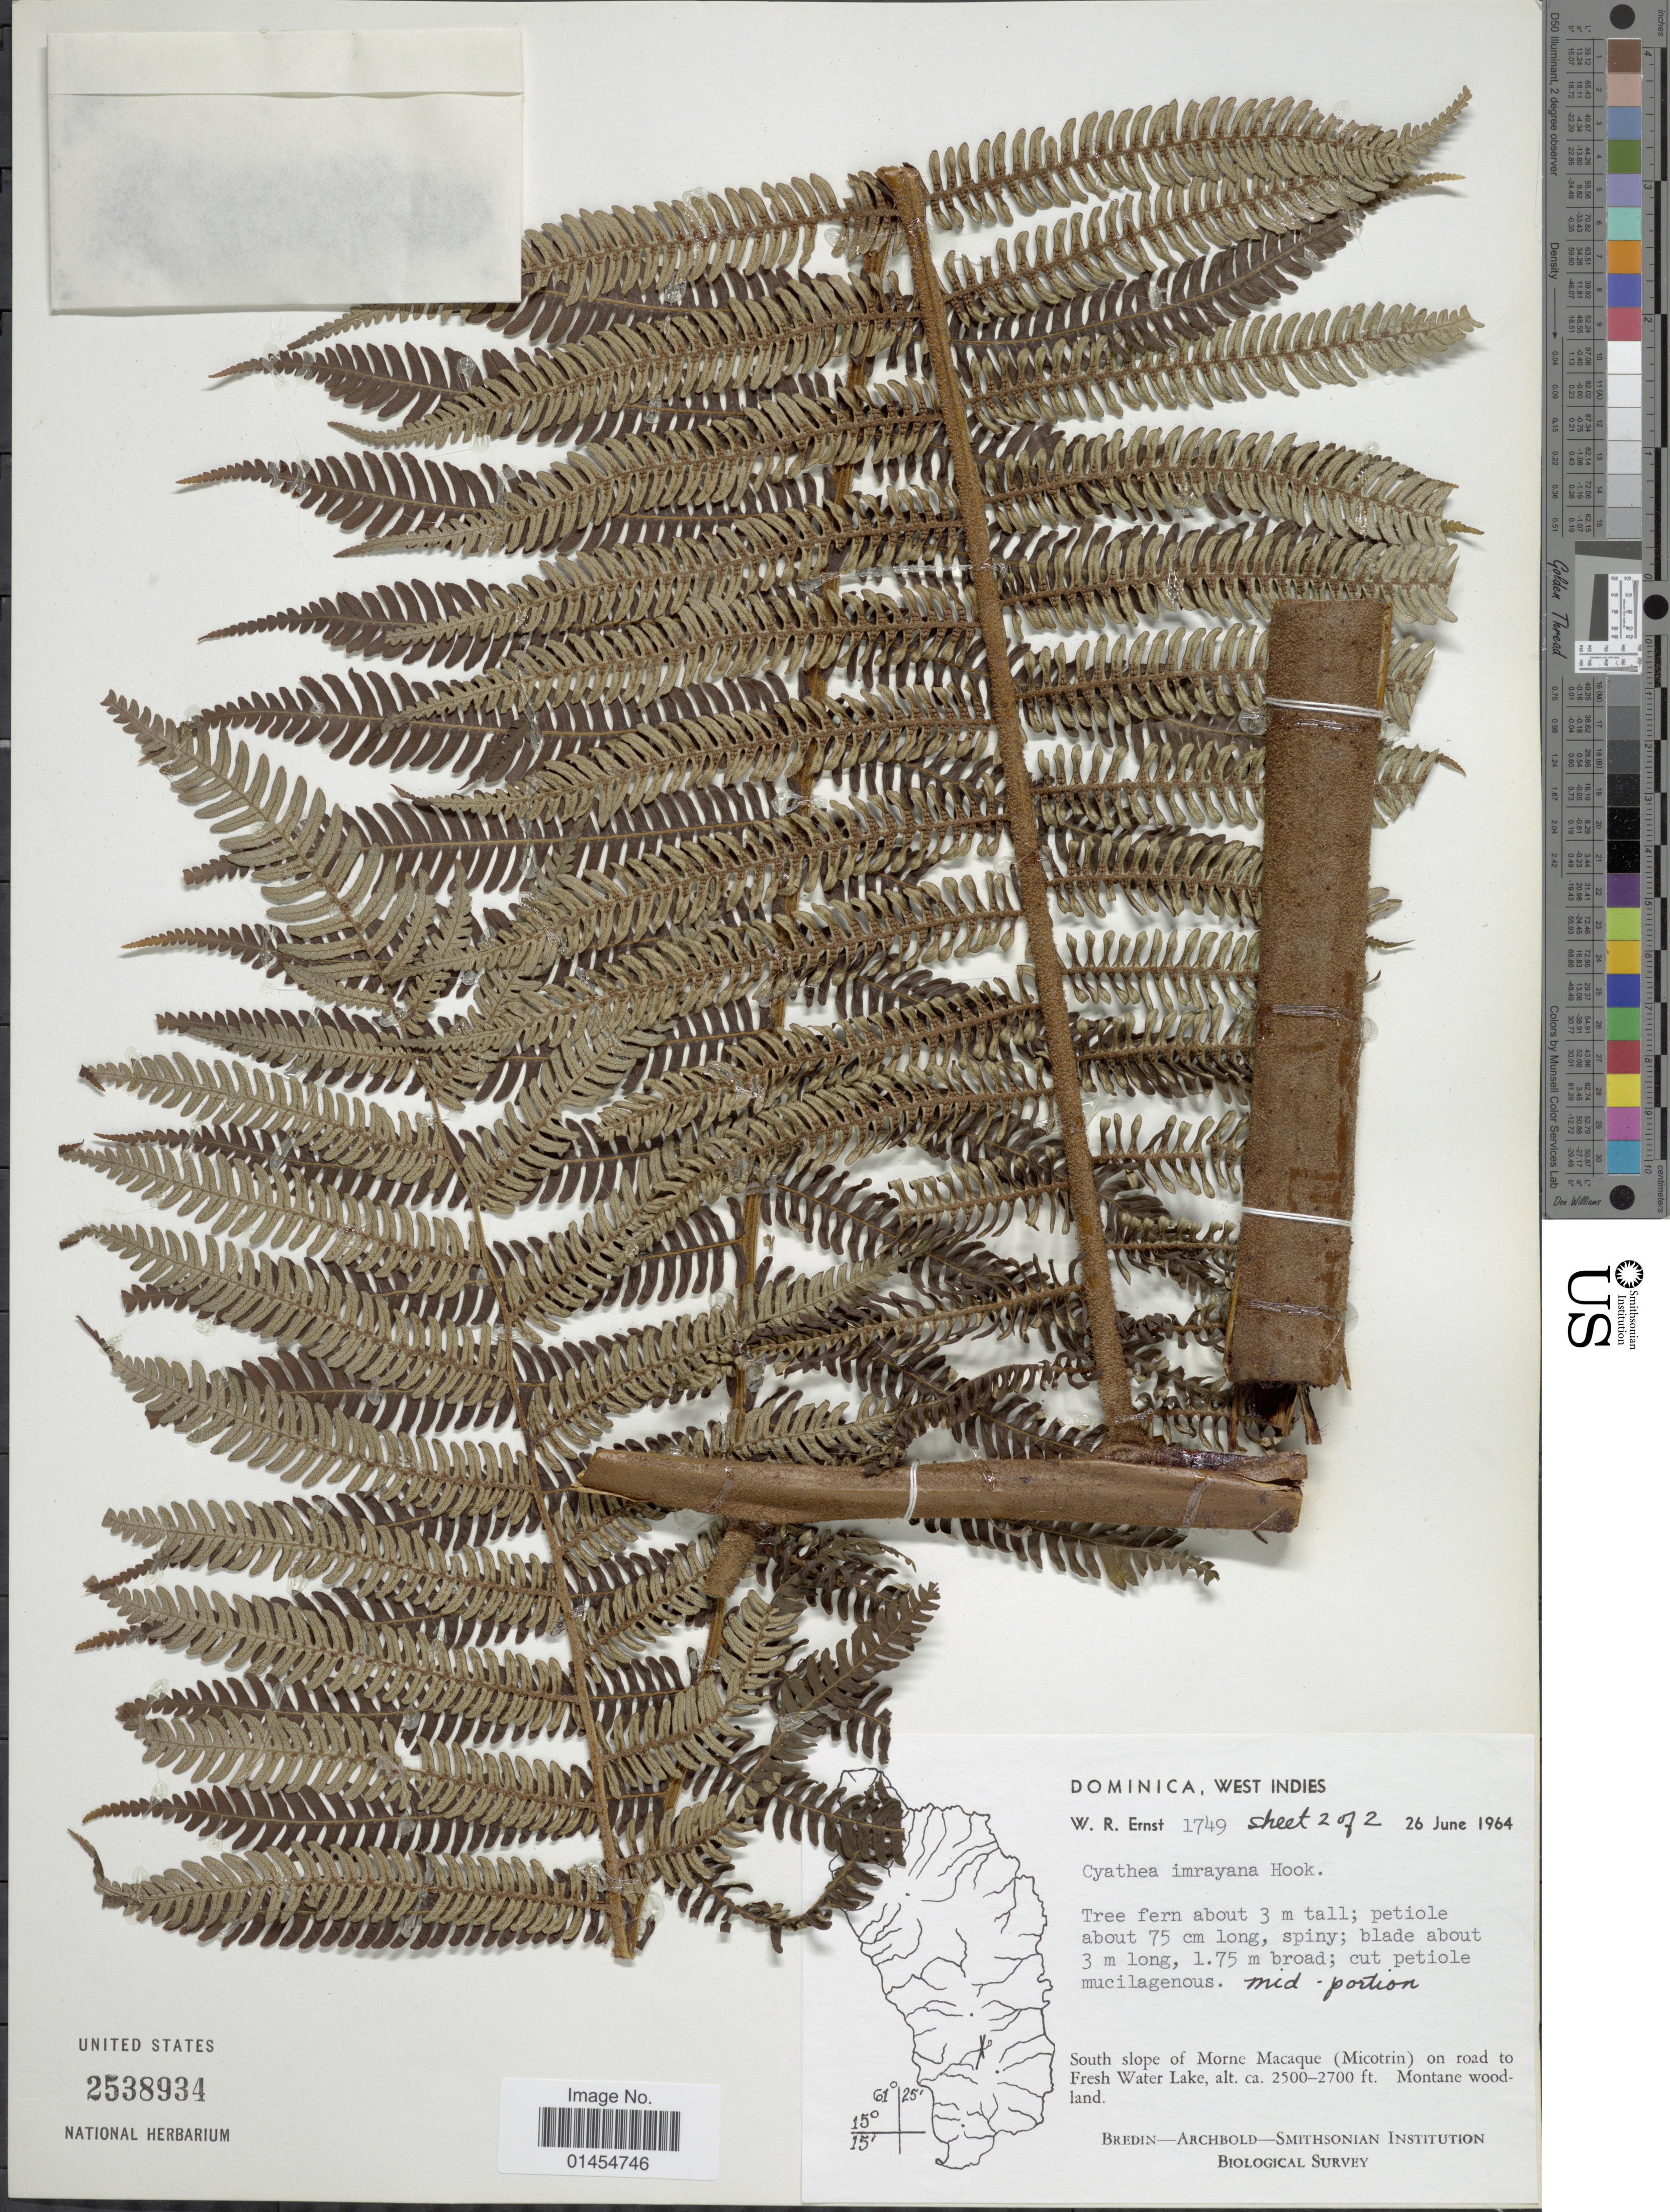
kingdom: Plantae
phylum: Tracheophyta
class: Polypodiopsida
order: Cyatheales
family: Cyatheaceae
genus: Alsophila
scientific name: Alsophila imrayana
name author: (Hook.) D.S. Conant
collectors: W. R. Ernst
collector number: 1749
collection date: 1964-06-26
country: Dominica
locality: West Indies. South slope of Morne Macaque (Micotrin) on road to Fresh Water Lake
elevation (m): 762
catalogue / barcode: US 2538934